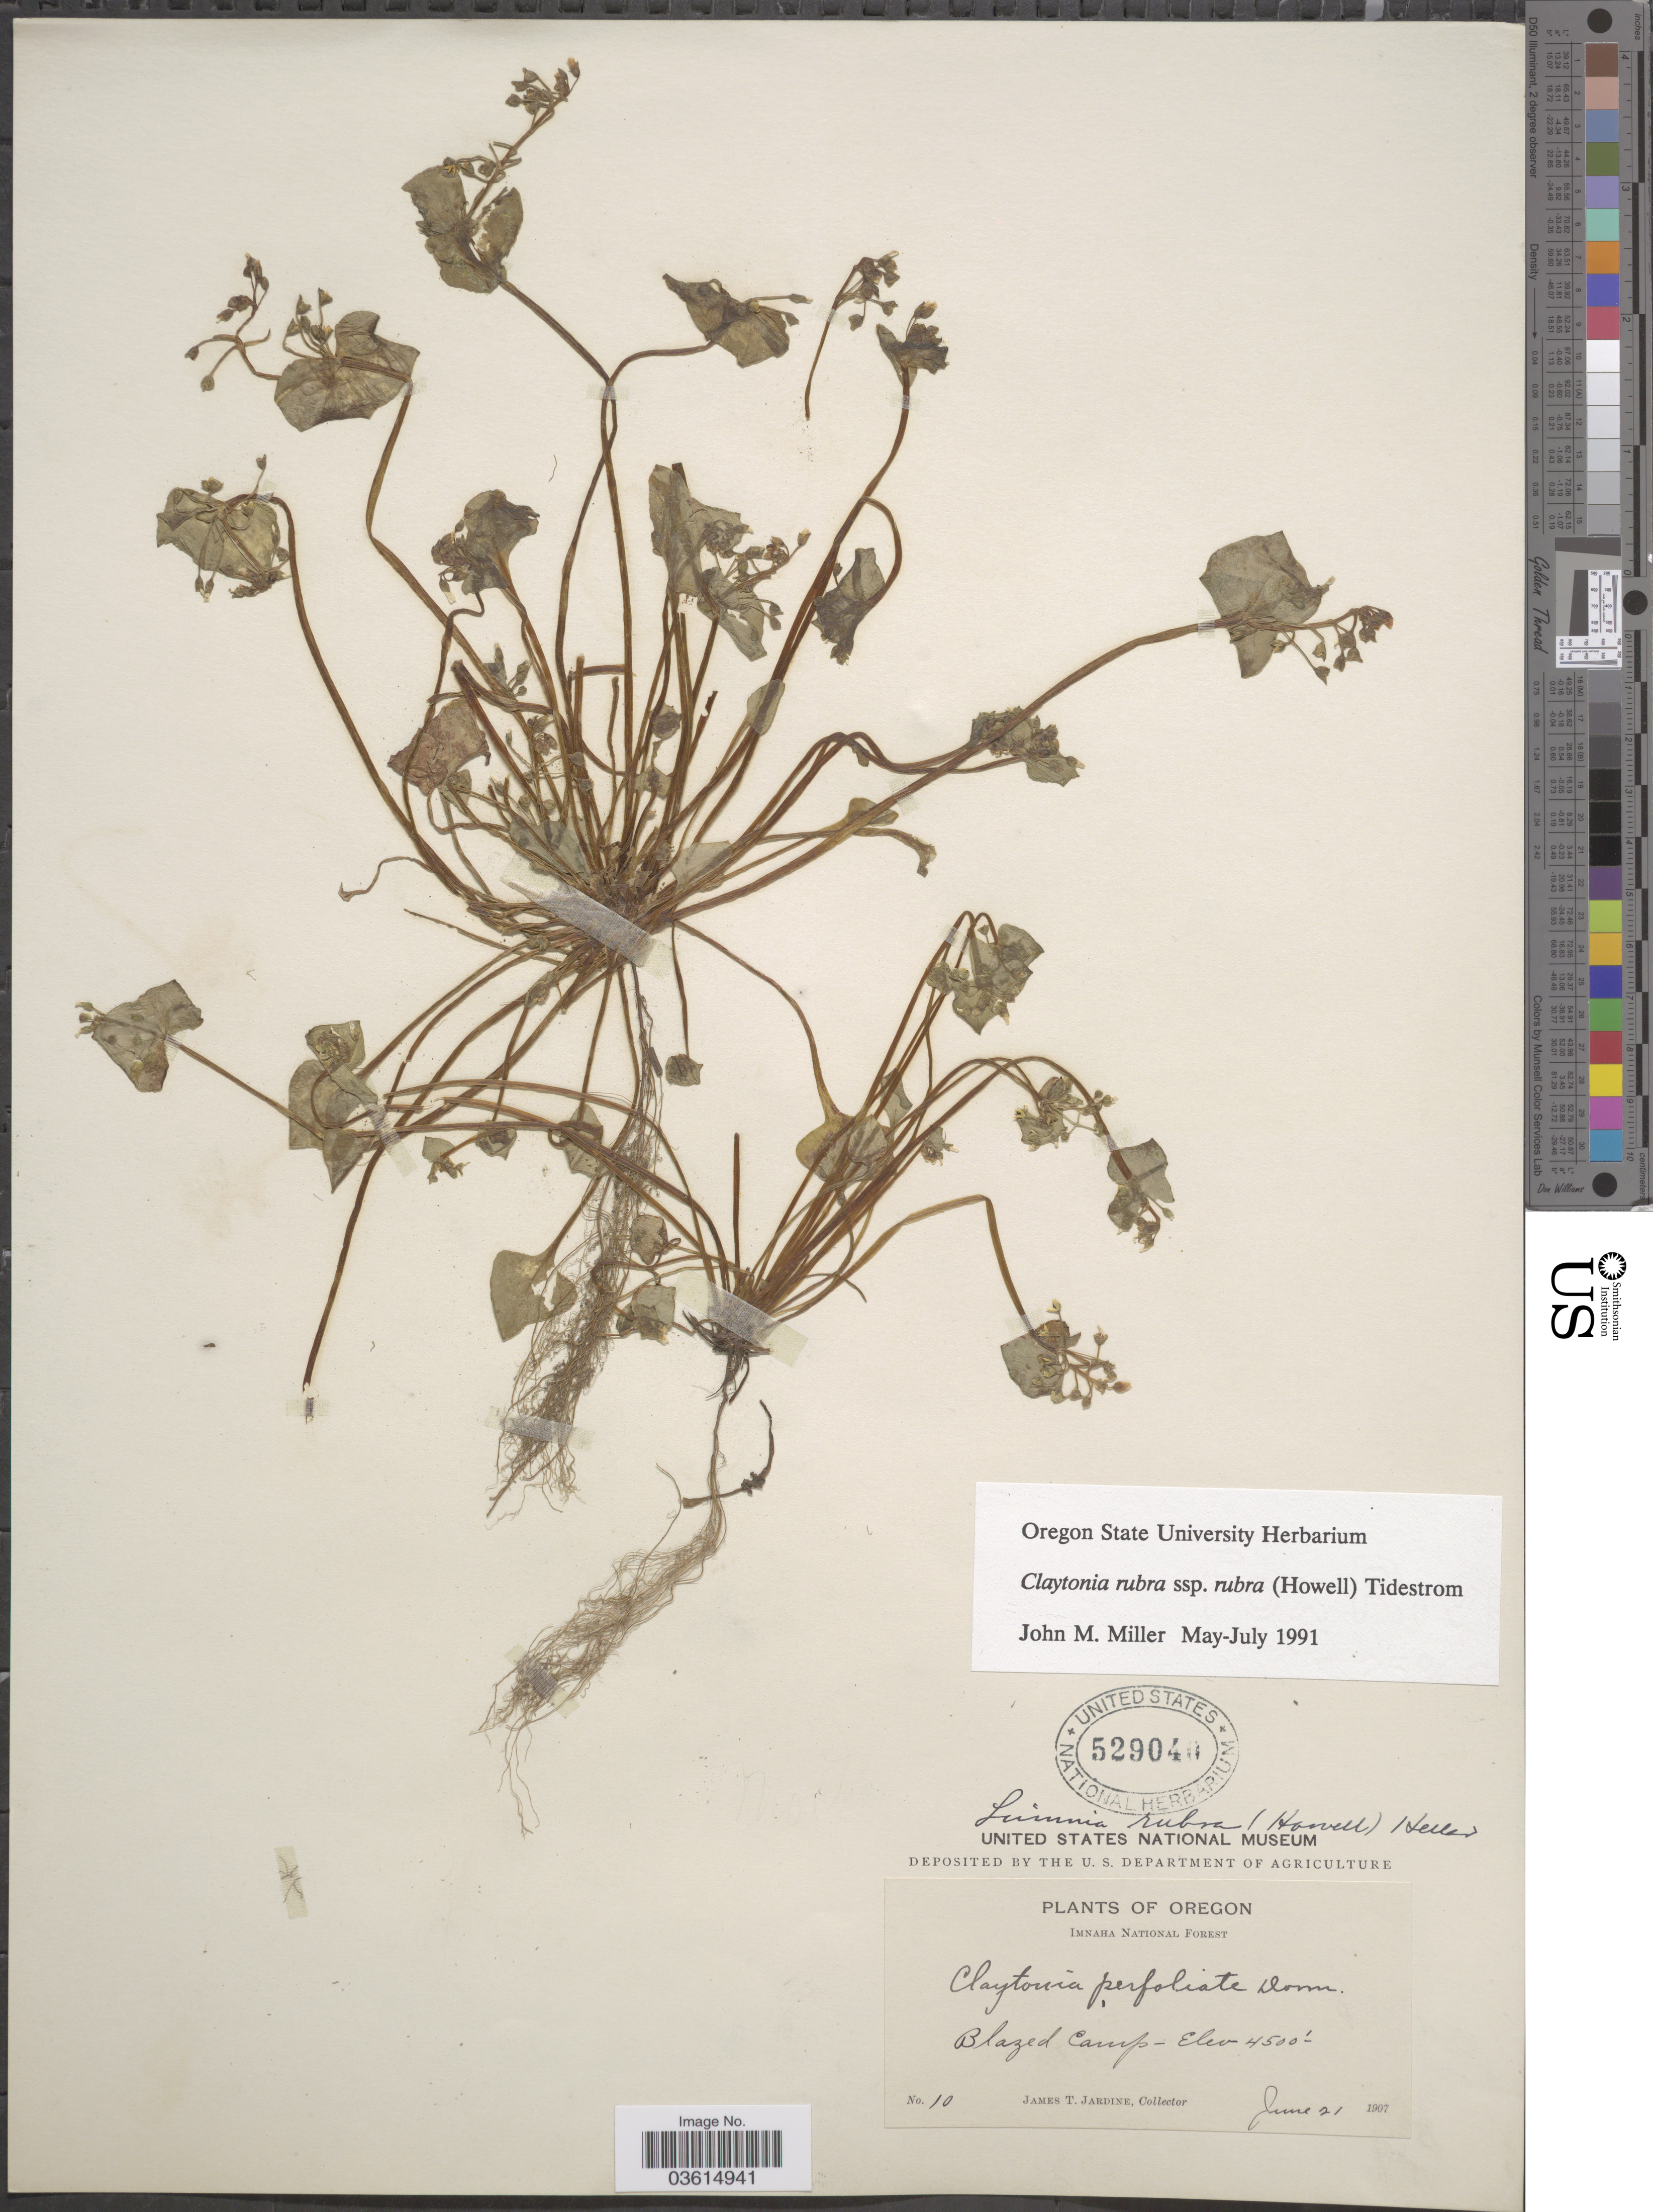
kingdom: Plantae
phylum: Tracheophyta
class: Magnoliopsida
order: Caryophyllales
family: Montiaceae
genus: Claytonia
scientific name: Claytonia rubra subsp. rubra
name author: (Howell) Tidestr.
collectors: J. T. Jardine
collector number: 10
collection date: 1907-06-21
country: United States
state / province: Oregon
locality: Imnaha National Forest. Blazed Camp.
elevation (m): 1372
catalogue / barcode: US 529040